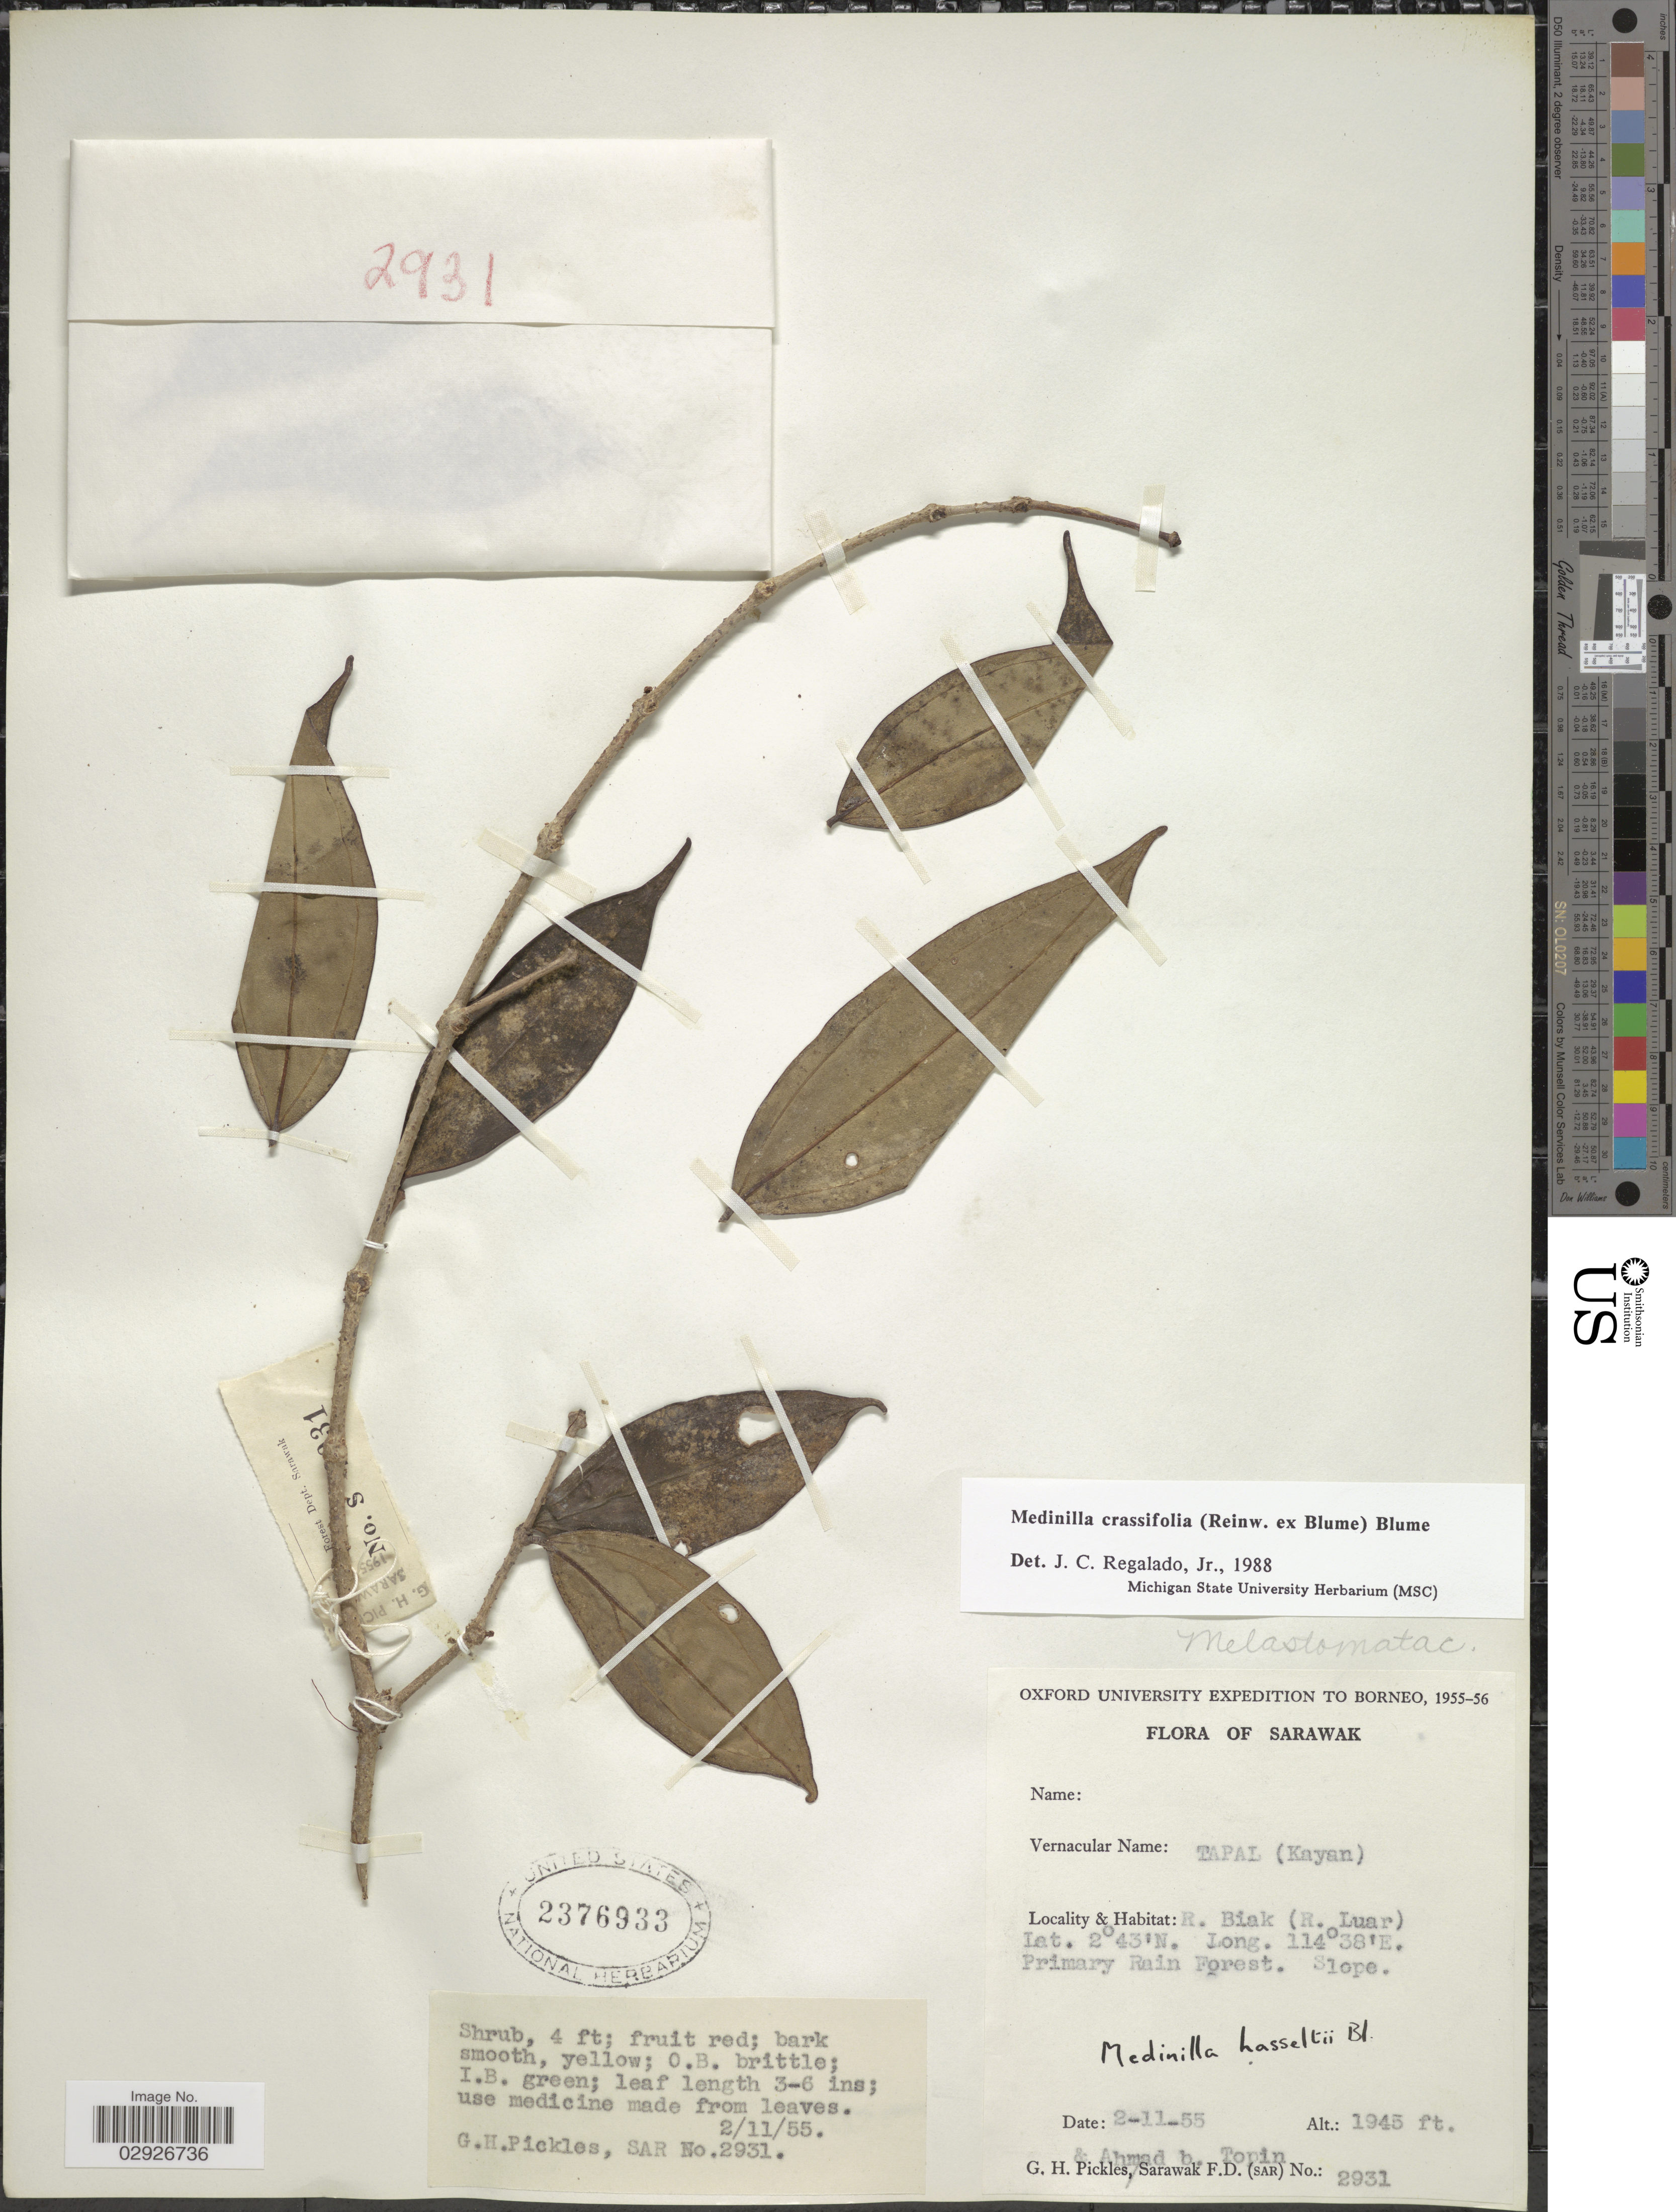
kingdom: Plantae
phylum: Tracheophyta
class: Magnoliopsida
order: Myrtales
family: Melastomataceae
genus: Medinilla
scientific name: Medinilla crassifolia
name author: Blume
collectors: G. Pickles & Ahmad bin Topin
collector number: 2931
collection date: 1955-11-02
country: Malaysia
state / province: Sarawak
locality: R. Biak (R. Luar).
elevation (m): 593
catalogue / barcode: US 2376933